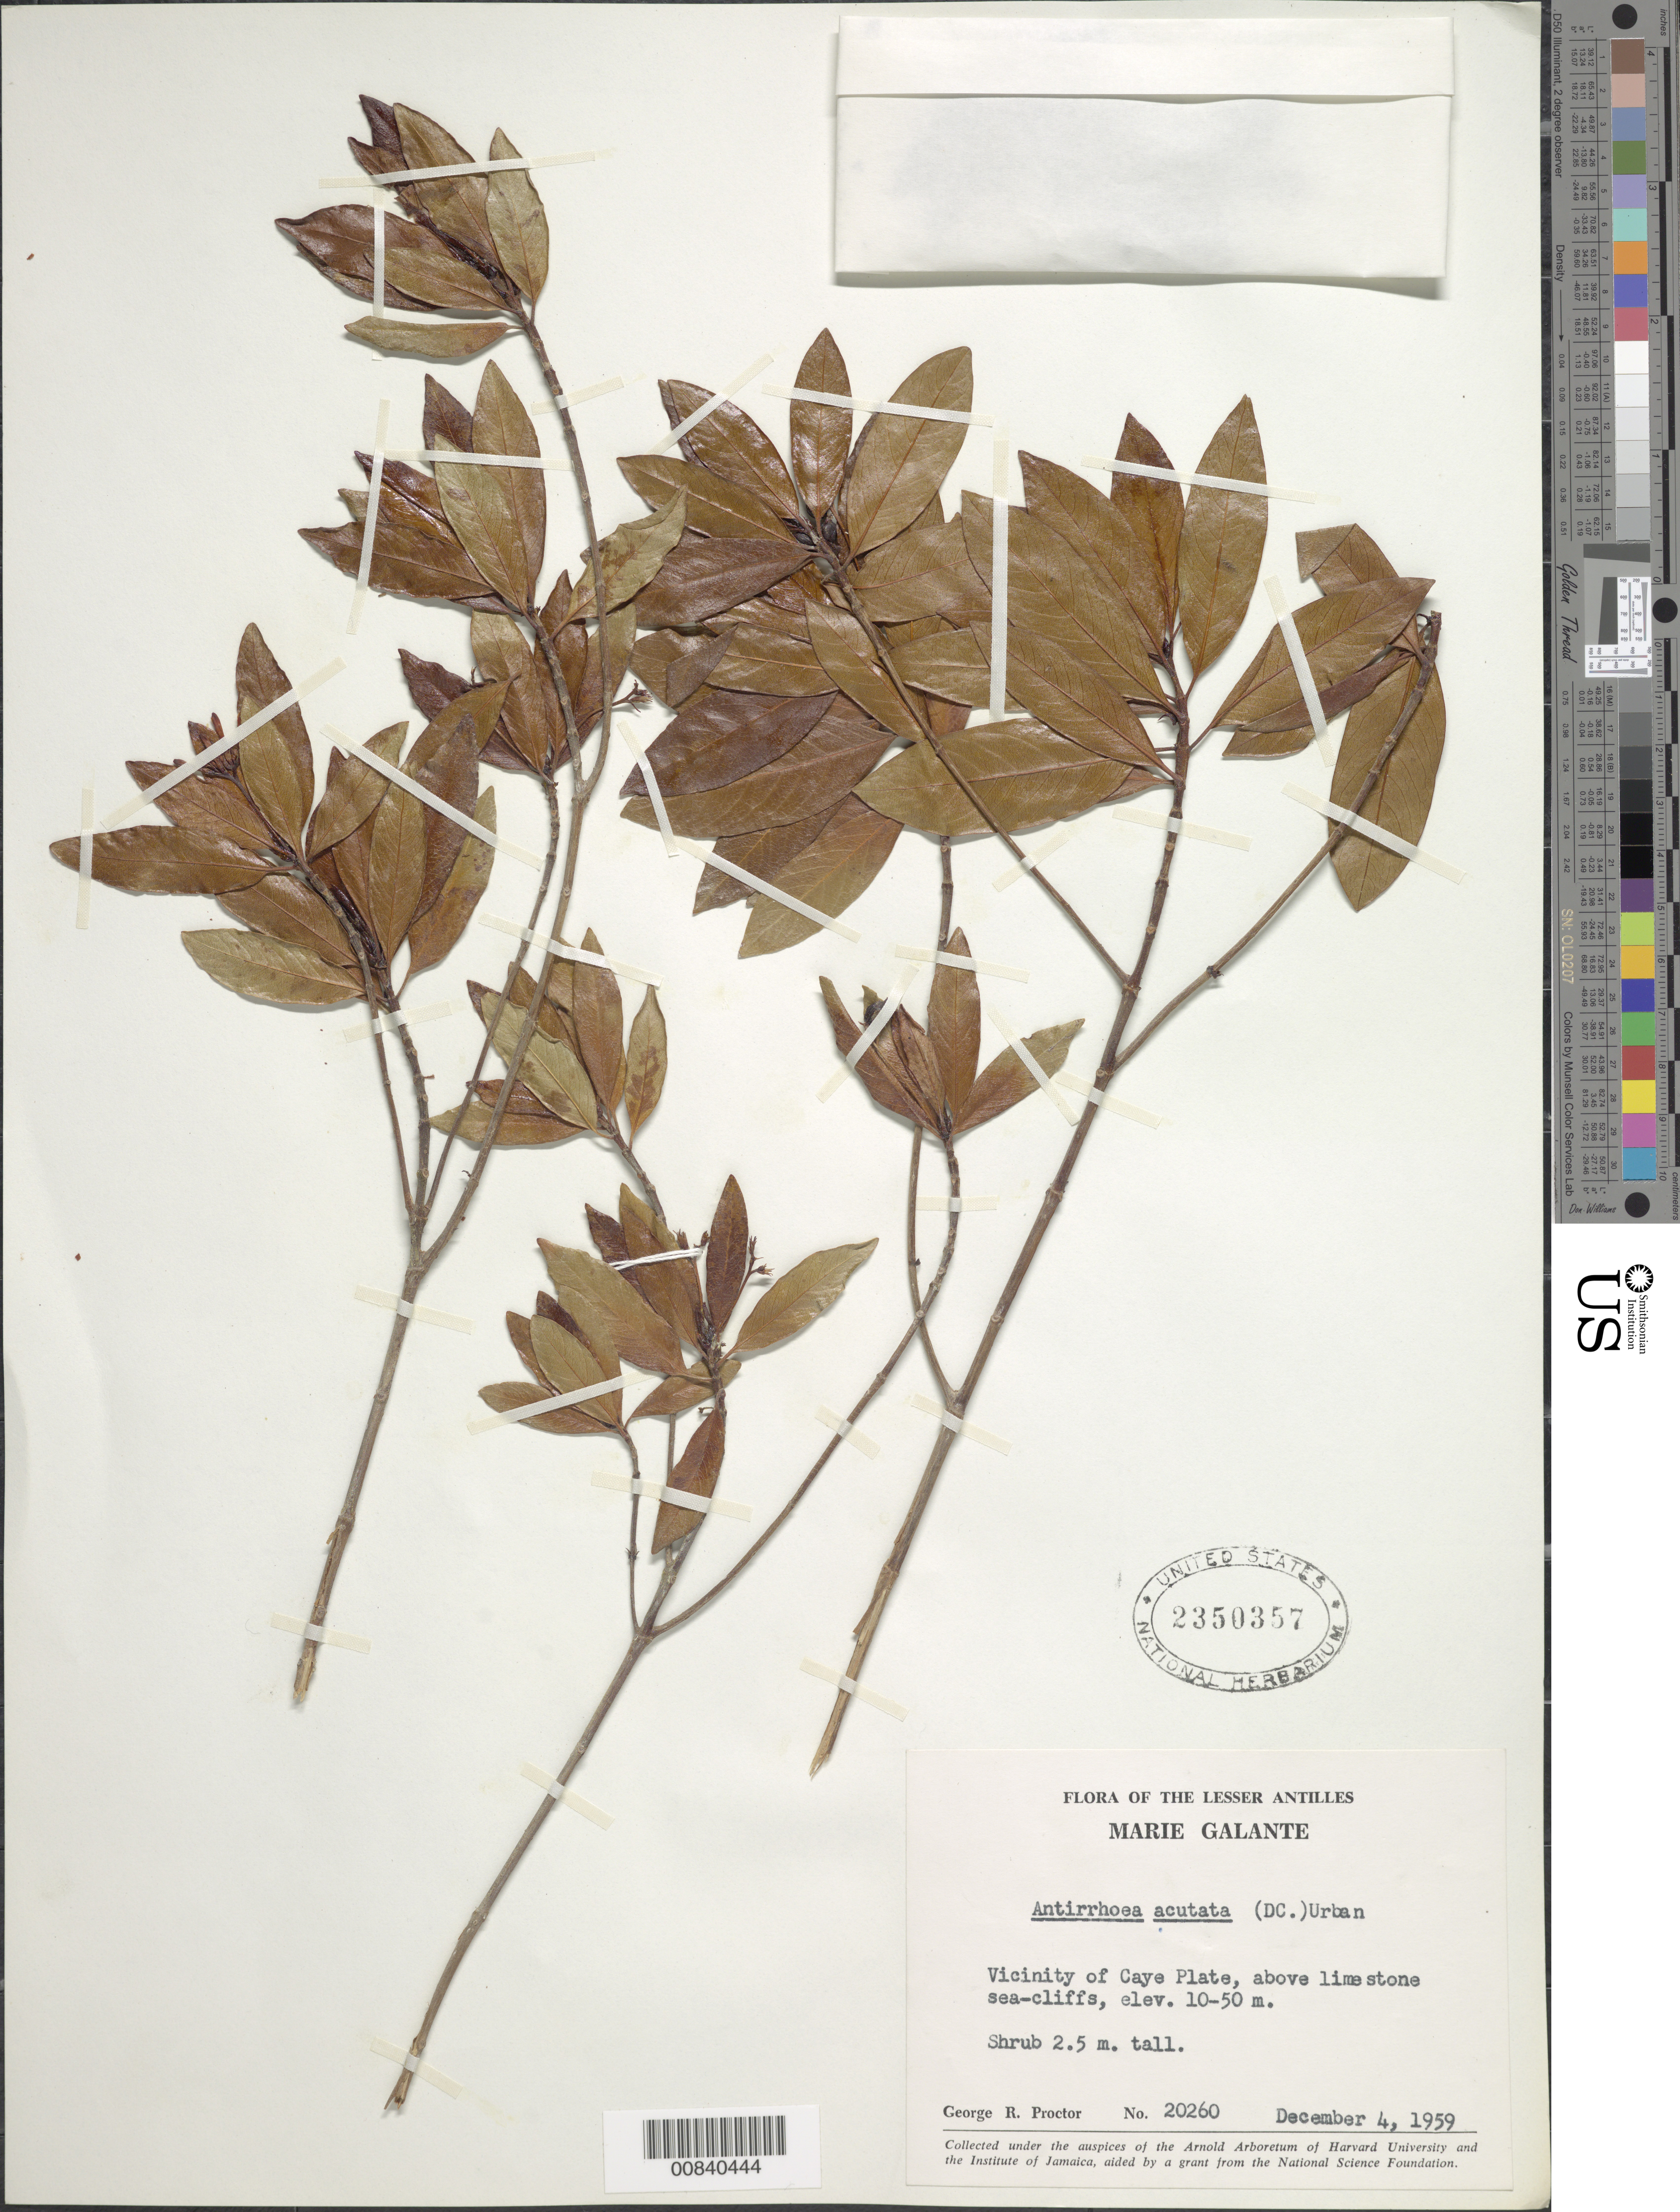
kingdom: Plantae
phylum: Tracheophyta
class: Magnoliopsida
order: Gentianales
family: Rubiaceae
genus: Stenostomum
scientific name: Stenostomum acutatum var. acutatum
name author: DC.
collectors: G. R. Proctor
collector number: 20260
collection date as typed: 04 Dec 1959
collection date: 1959-12-04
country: Guadeloupe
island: Marie Galante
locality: Marie Galante Is. Vicinity of Caye Plate, above seacliffs.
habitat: Above limestone seacliffs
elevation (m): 10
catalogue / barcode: US 2350357